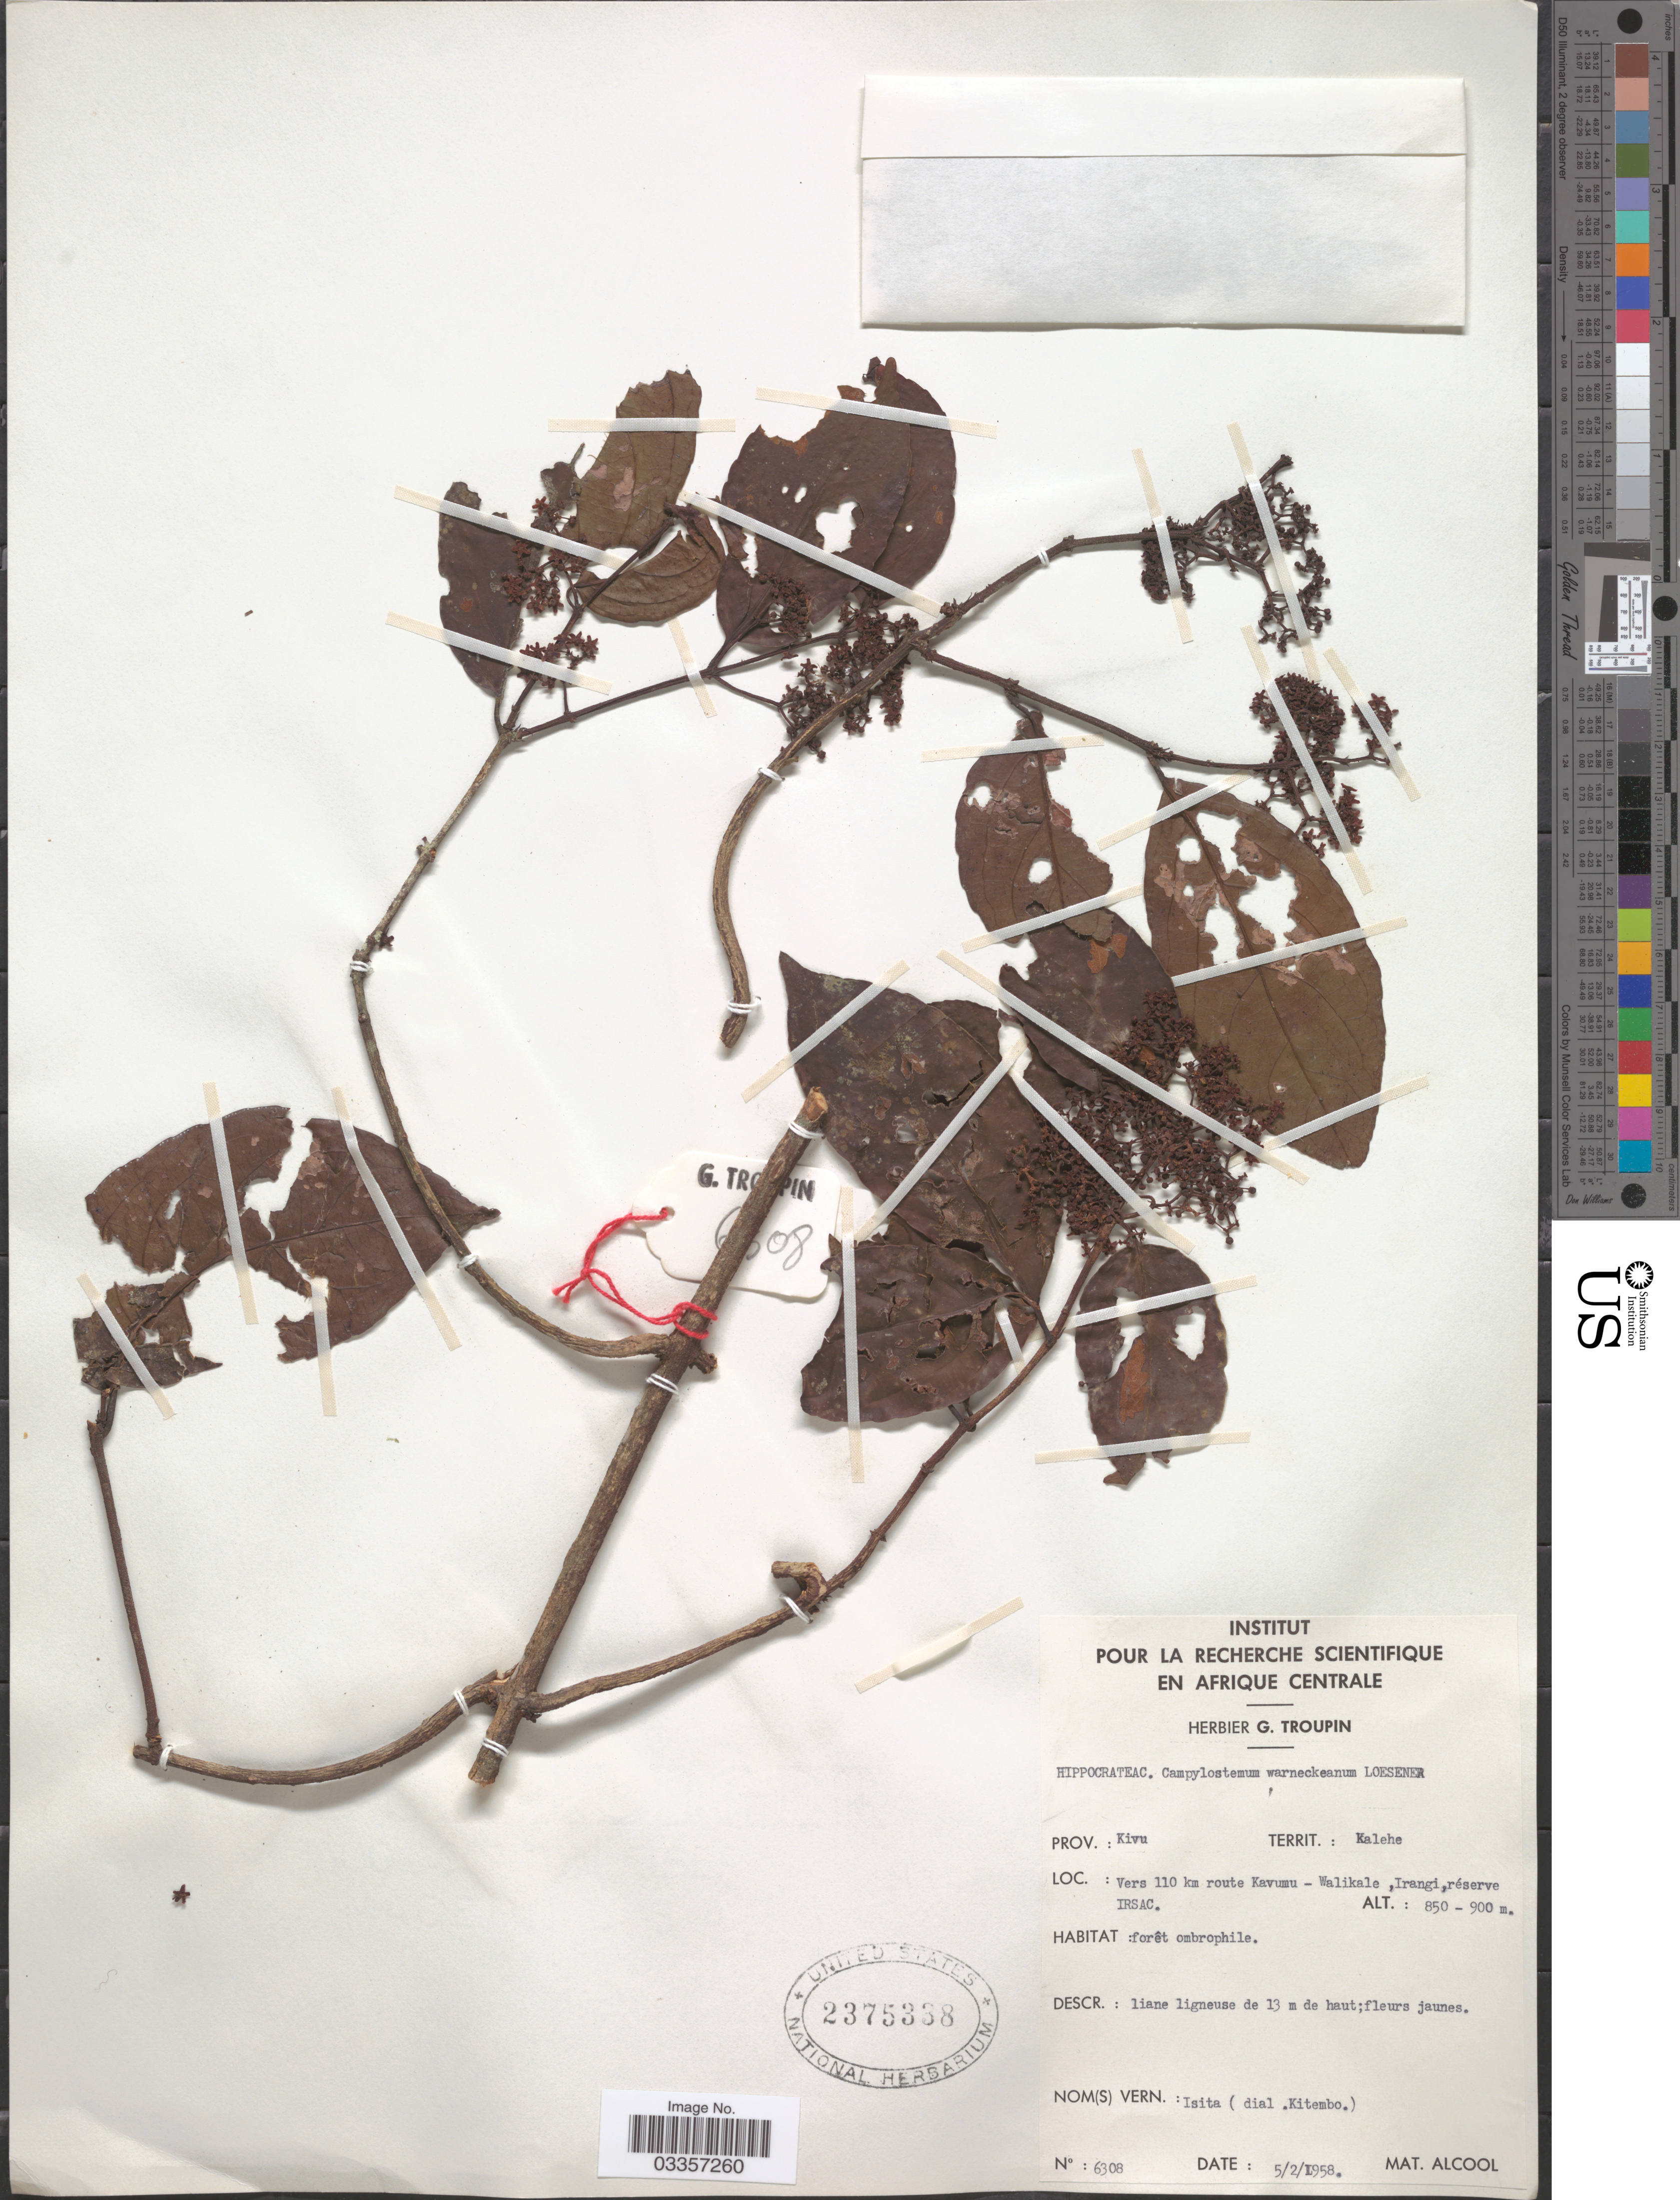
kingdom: Plantae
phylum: Tracheophyta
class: Magnoliopsida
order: Celastrales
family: Celastraceae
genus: Campylostemon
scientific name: Campylostemon warneckeanum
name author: Loes. ex Fritsch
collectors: G. Troupin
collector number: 6308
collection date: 1958-02-05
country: Congo, Democratic Republic of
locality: Prov.: Kivu. Territ.: Kalehe. Vers 110 km route Kavumu - Walikale, Irangi, réserve IRSAC.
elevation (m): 850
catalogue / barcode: US 2375338